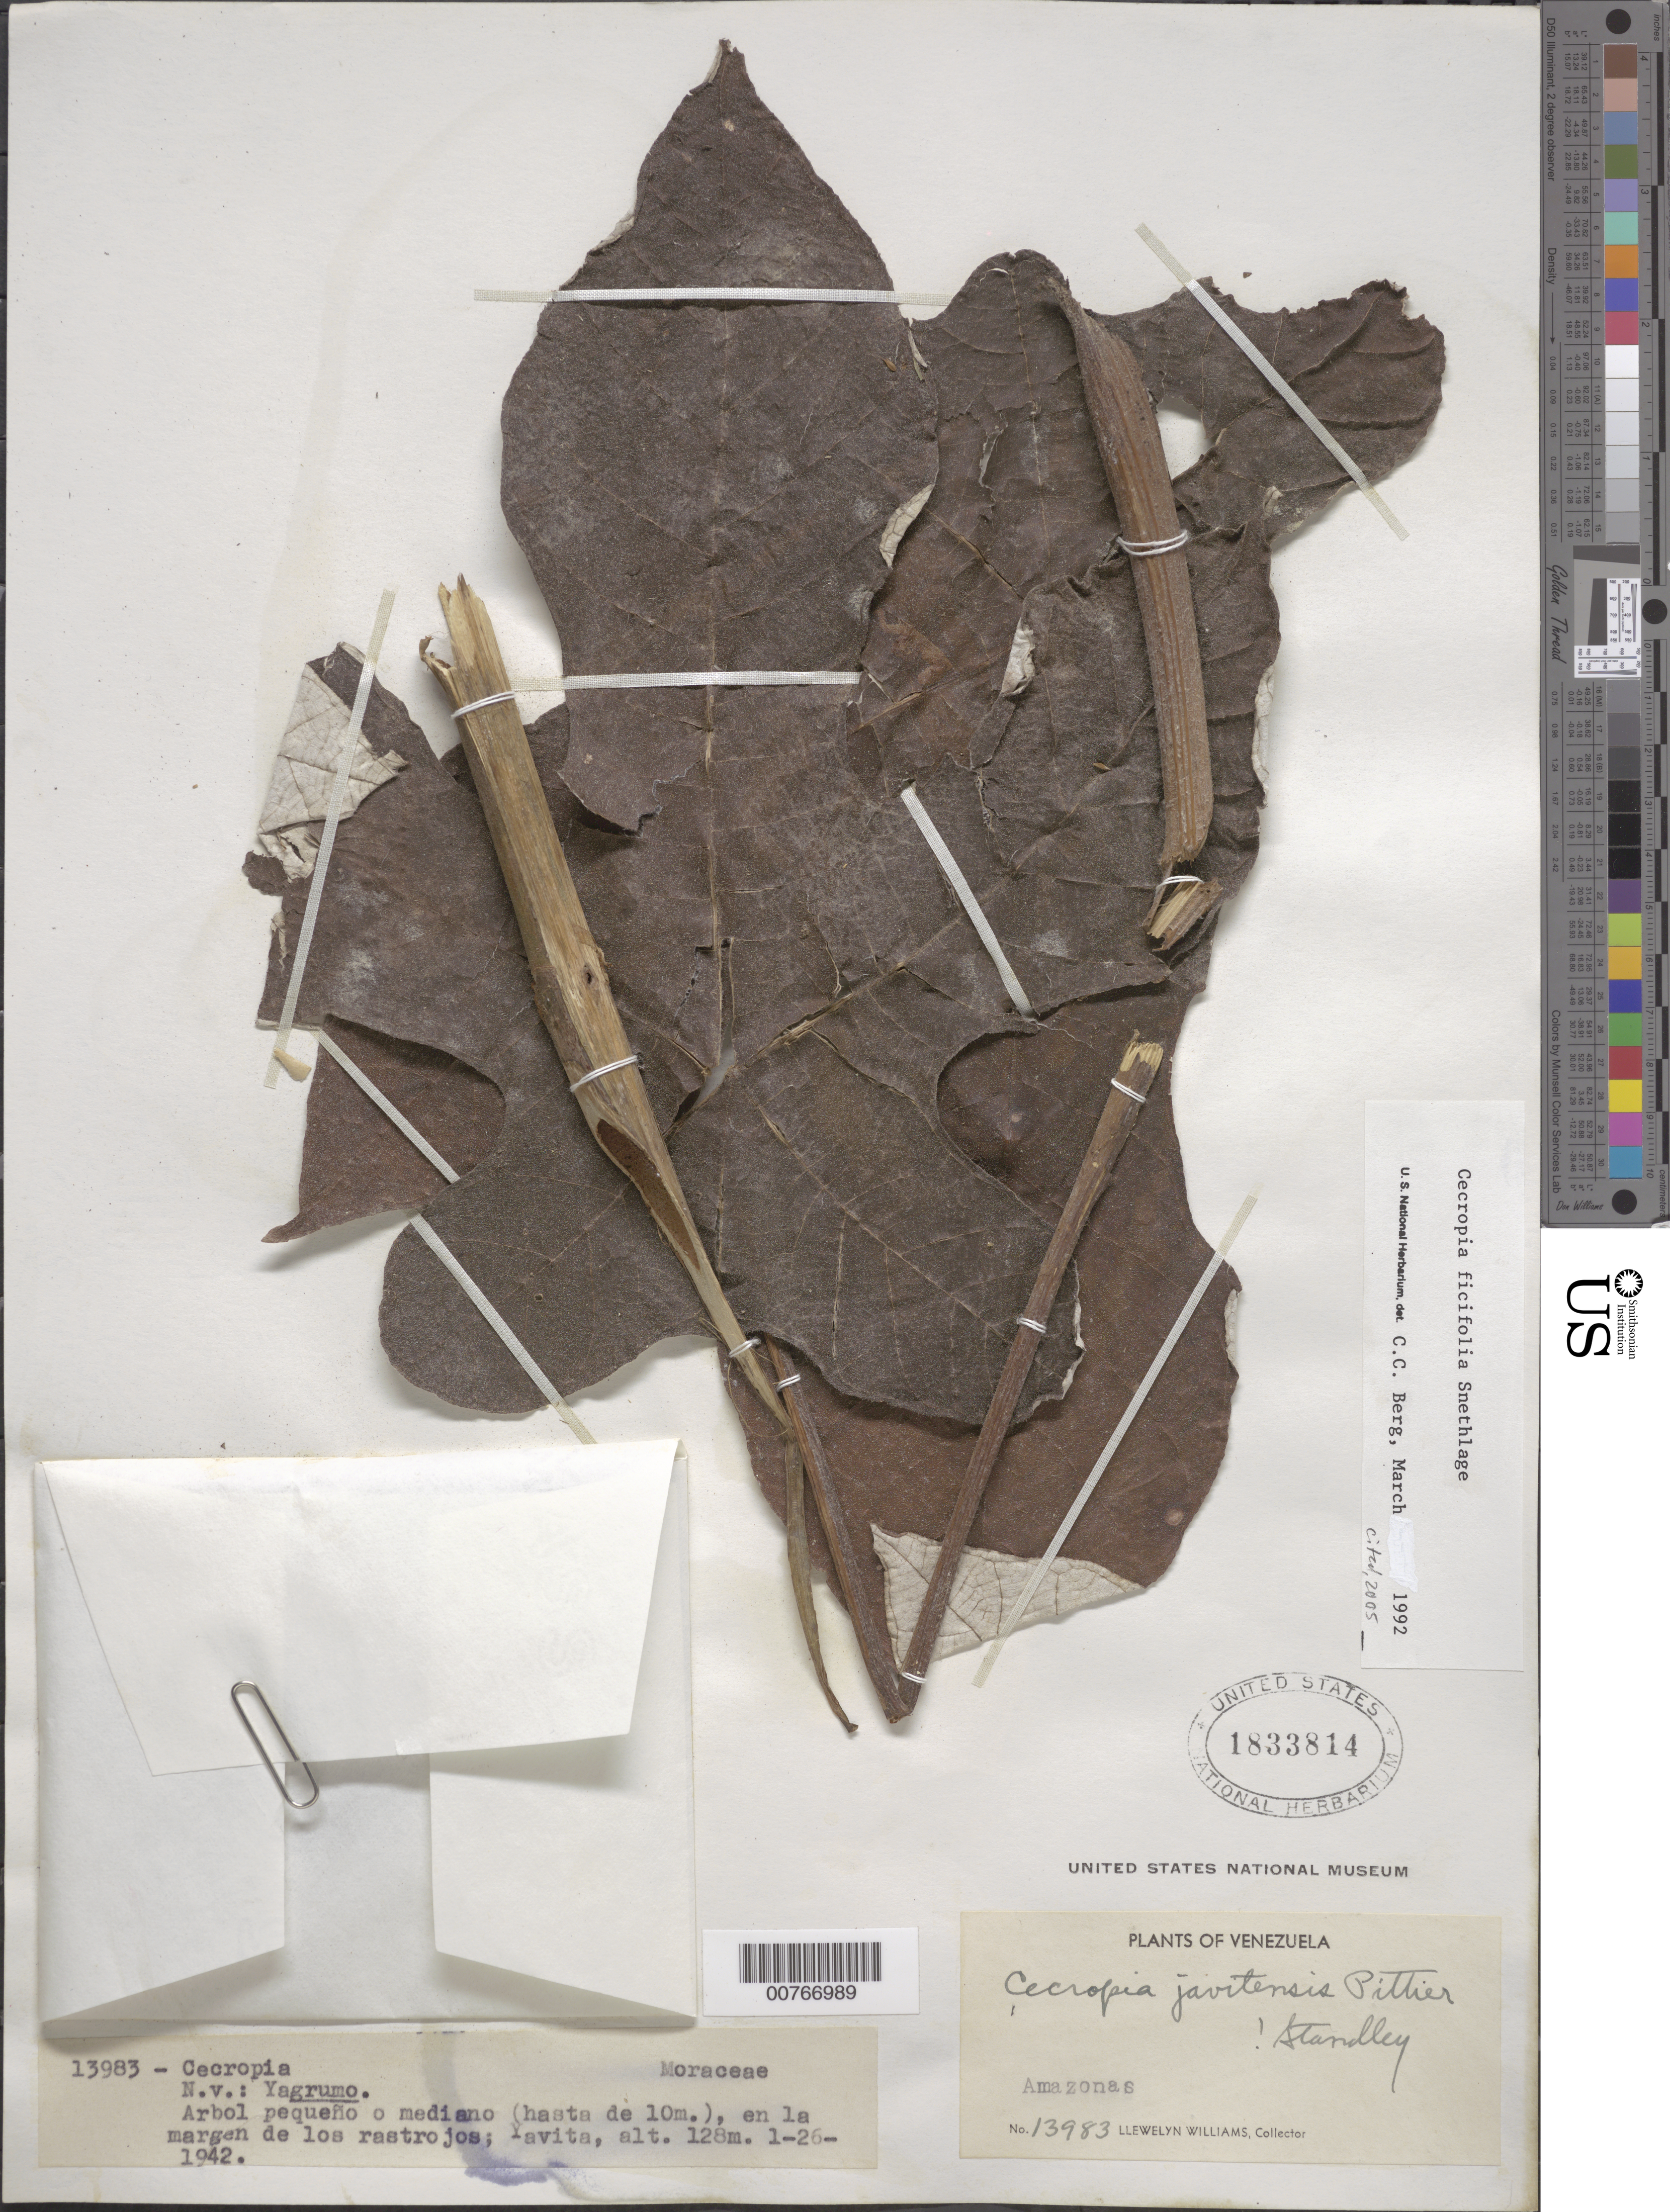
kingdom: Plantae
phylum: Tracheophyta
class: Magnoliopsida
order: Rosales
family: Urticaceae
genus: Cecropia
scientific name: Cecropia ficifolia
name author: Snethlage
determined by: Berg, C. C.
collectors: Ll. Williams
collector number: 13983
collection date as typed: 26-Jan-42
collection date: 1942-01-26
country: Venezuela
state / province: Amazonas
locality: Yavita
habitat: Margen de los rastrojos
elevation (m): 128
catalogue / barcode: US 1833814